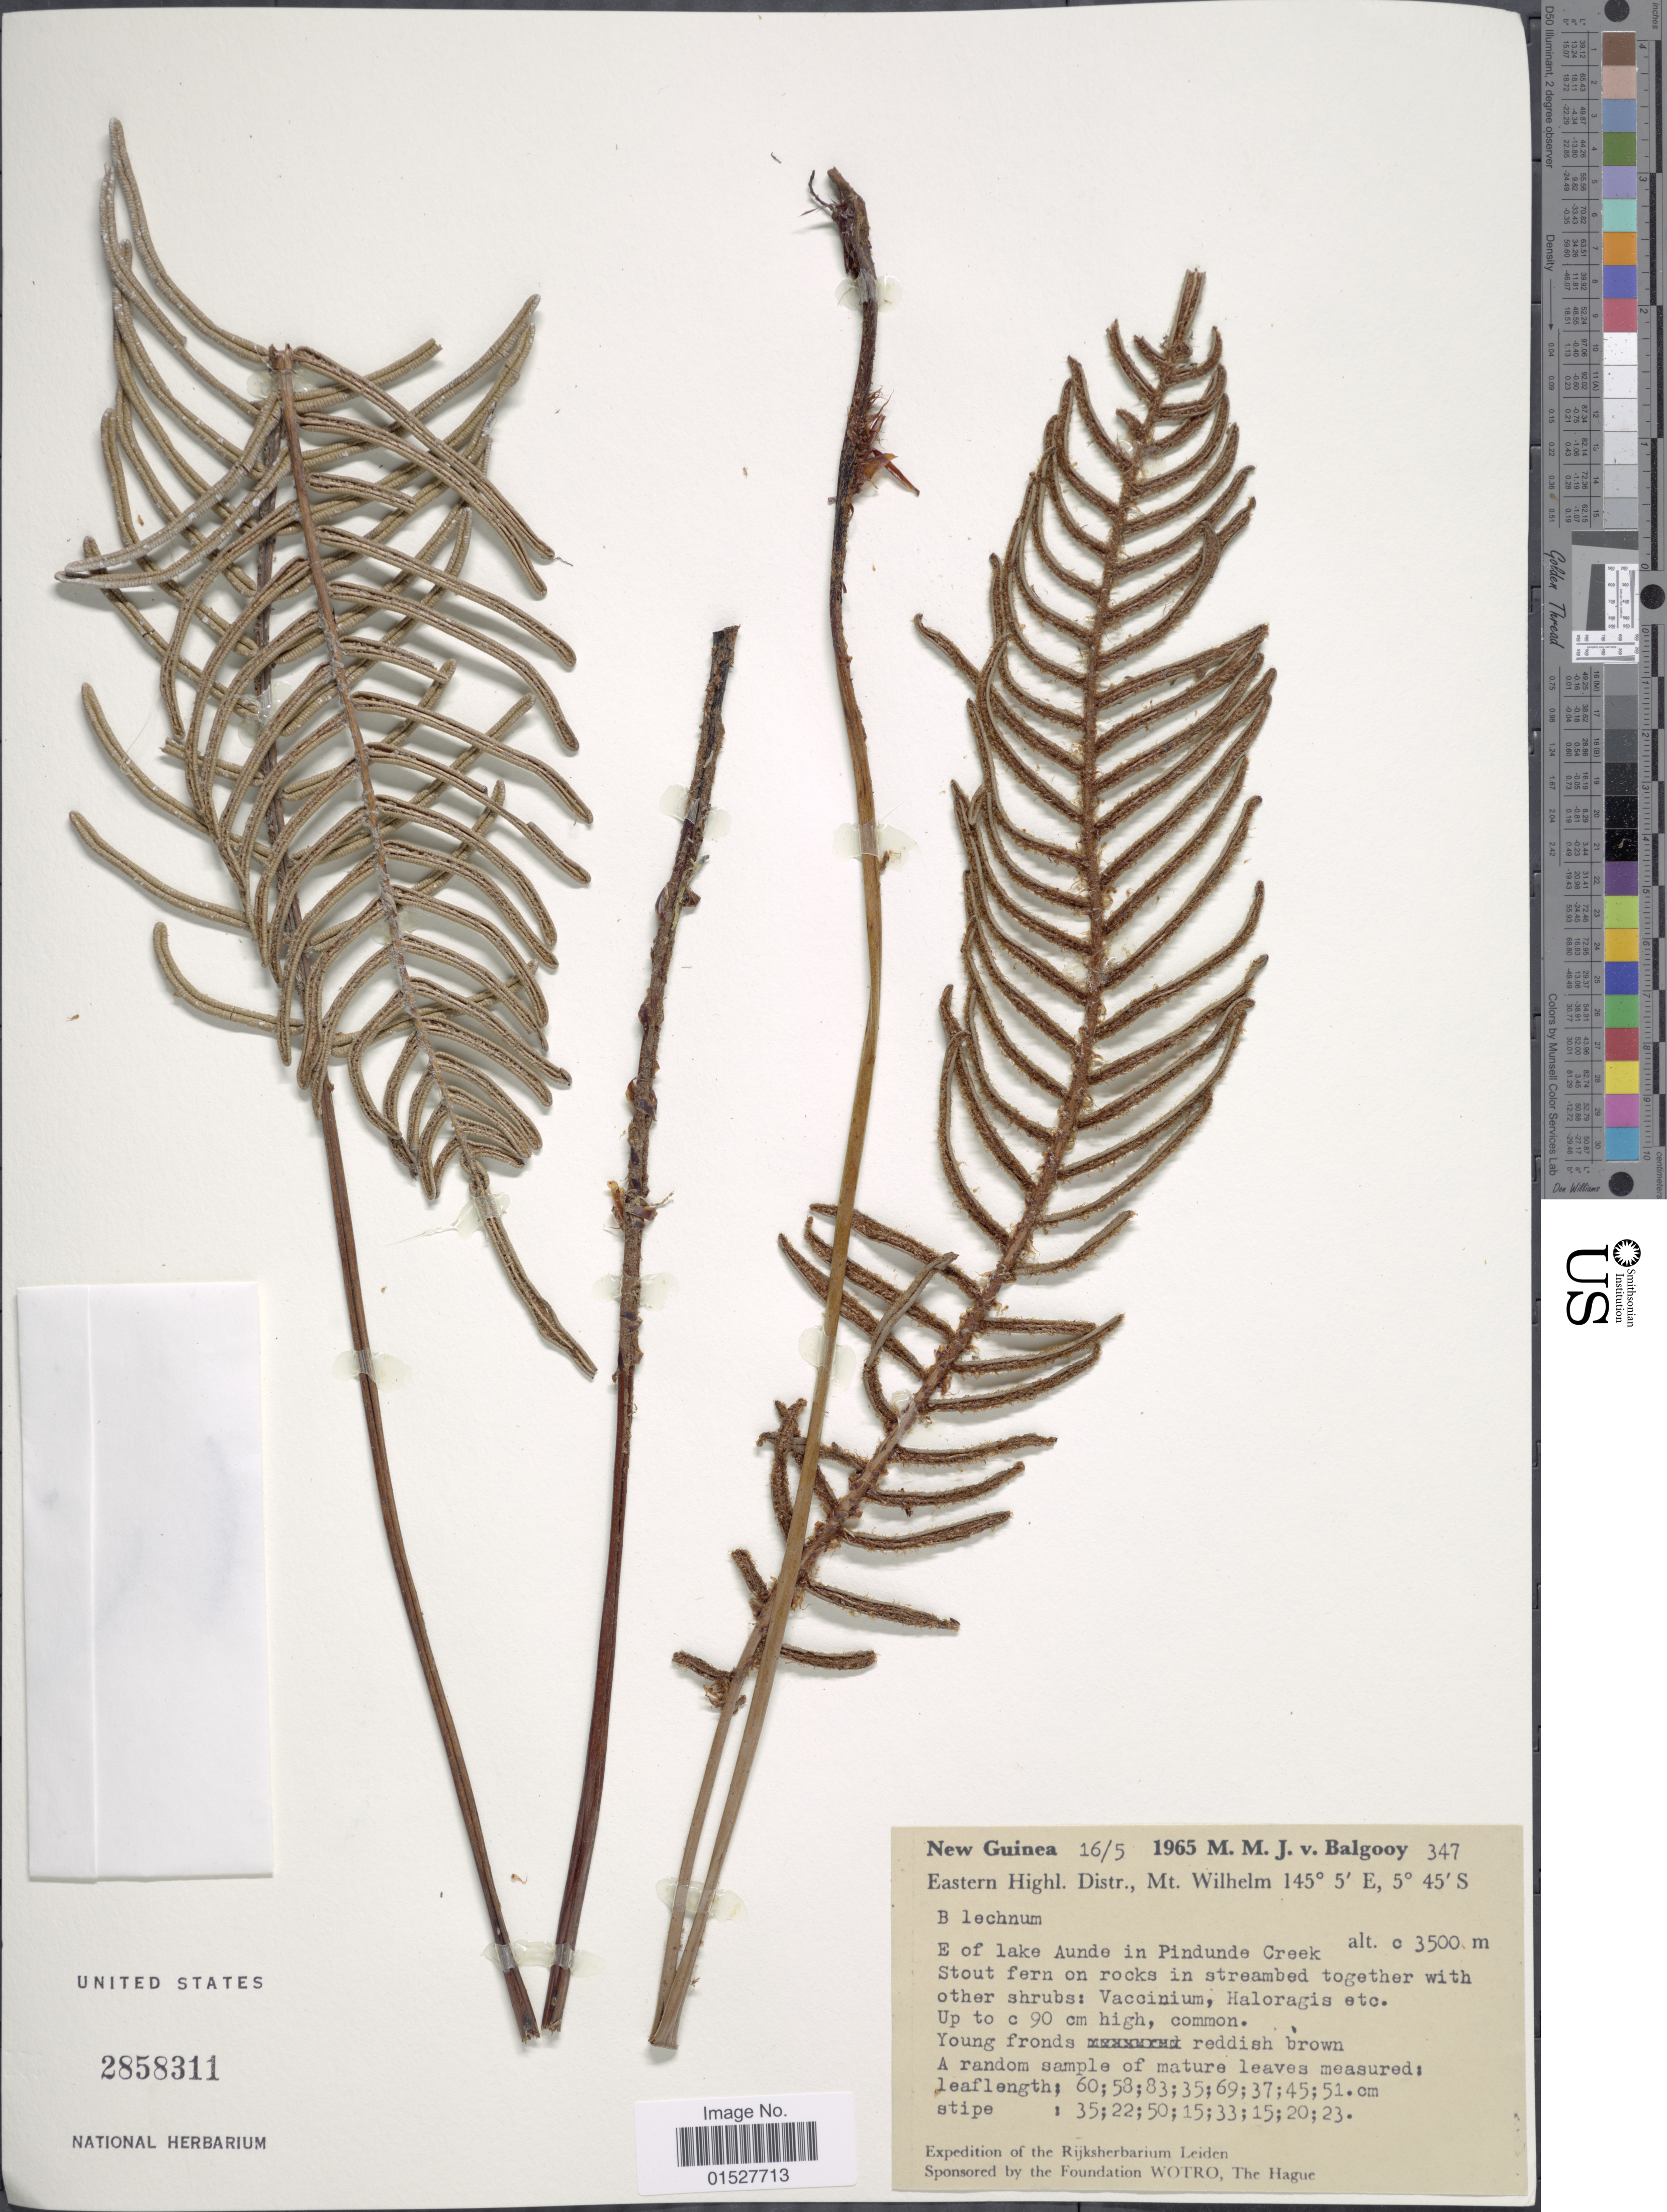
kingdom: Plantae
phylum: Tracheophyta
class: Polypodiopsida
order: Polypodiales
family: Blechnaceae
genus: Blechnum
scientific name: Blechnum sp.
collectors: M. M. van Balgooy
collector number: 347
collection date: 1965-05-16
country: Papua New Guinea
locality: New Guinea. Eastern Highl. Distr., Mt. Wilhelm. E of lake Aunde in Pindunde Creek.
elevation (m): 3500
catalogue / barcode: US 2858311